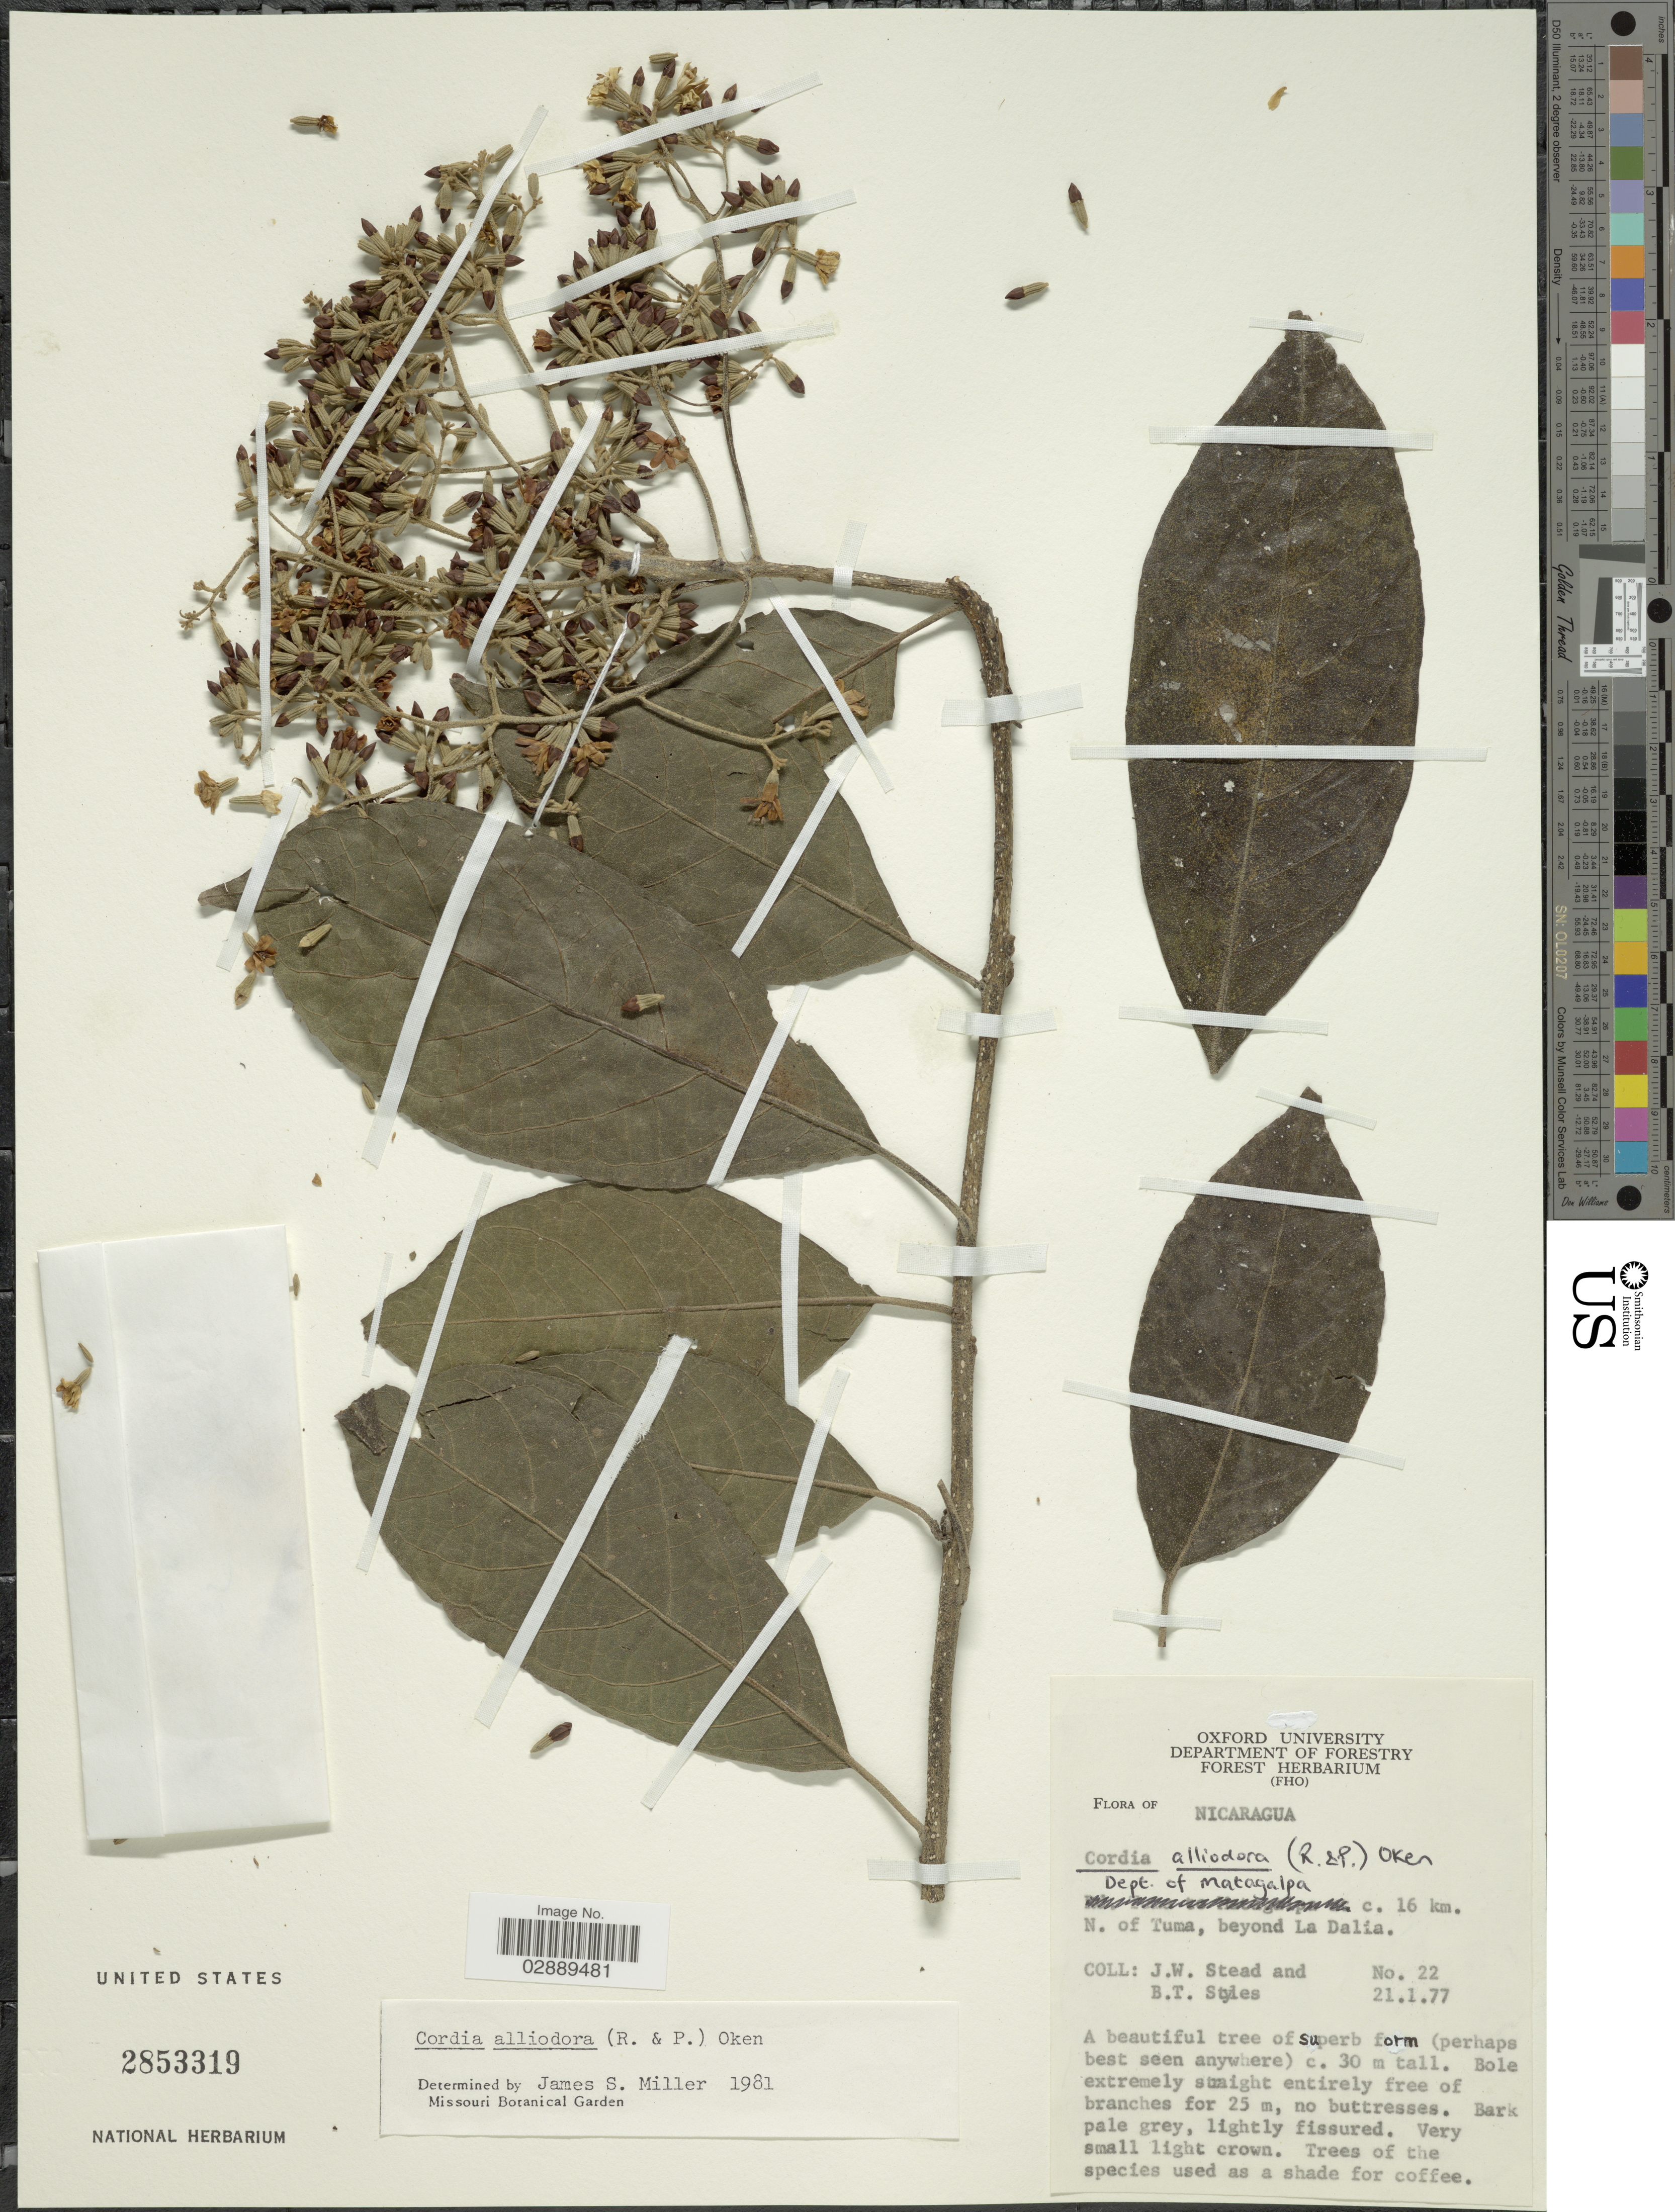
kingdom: Plantae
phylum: Tracheophyta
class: Magnoliopsida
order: Boraginales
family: Cordiaceae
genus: Cordia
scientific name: Cordia alliodora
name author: (Ruiz & Pav.) Oken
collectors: J. Stead & B. T. Styles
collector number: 22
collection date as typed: Transcribed d/m/y: 21/1/77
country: Nicaragua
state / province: Matagalpa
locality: Dept. Matagalpa c. 16 km. N. of Tuma, beyond La Dalia.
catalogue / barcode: US 2853319